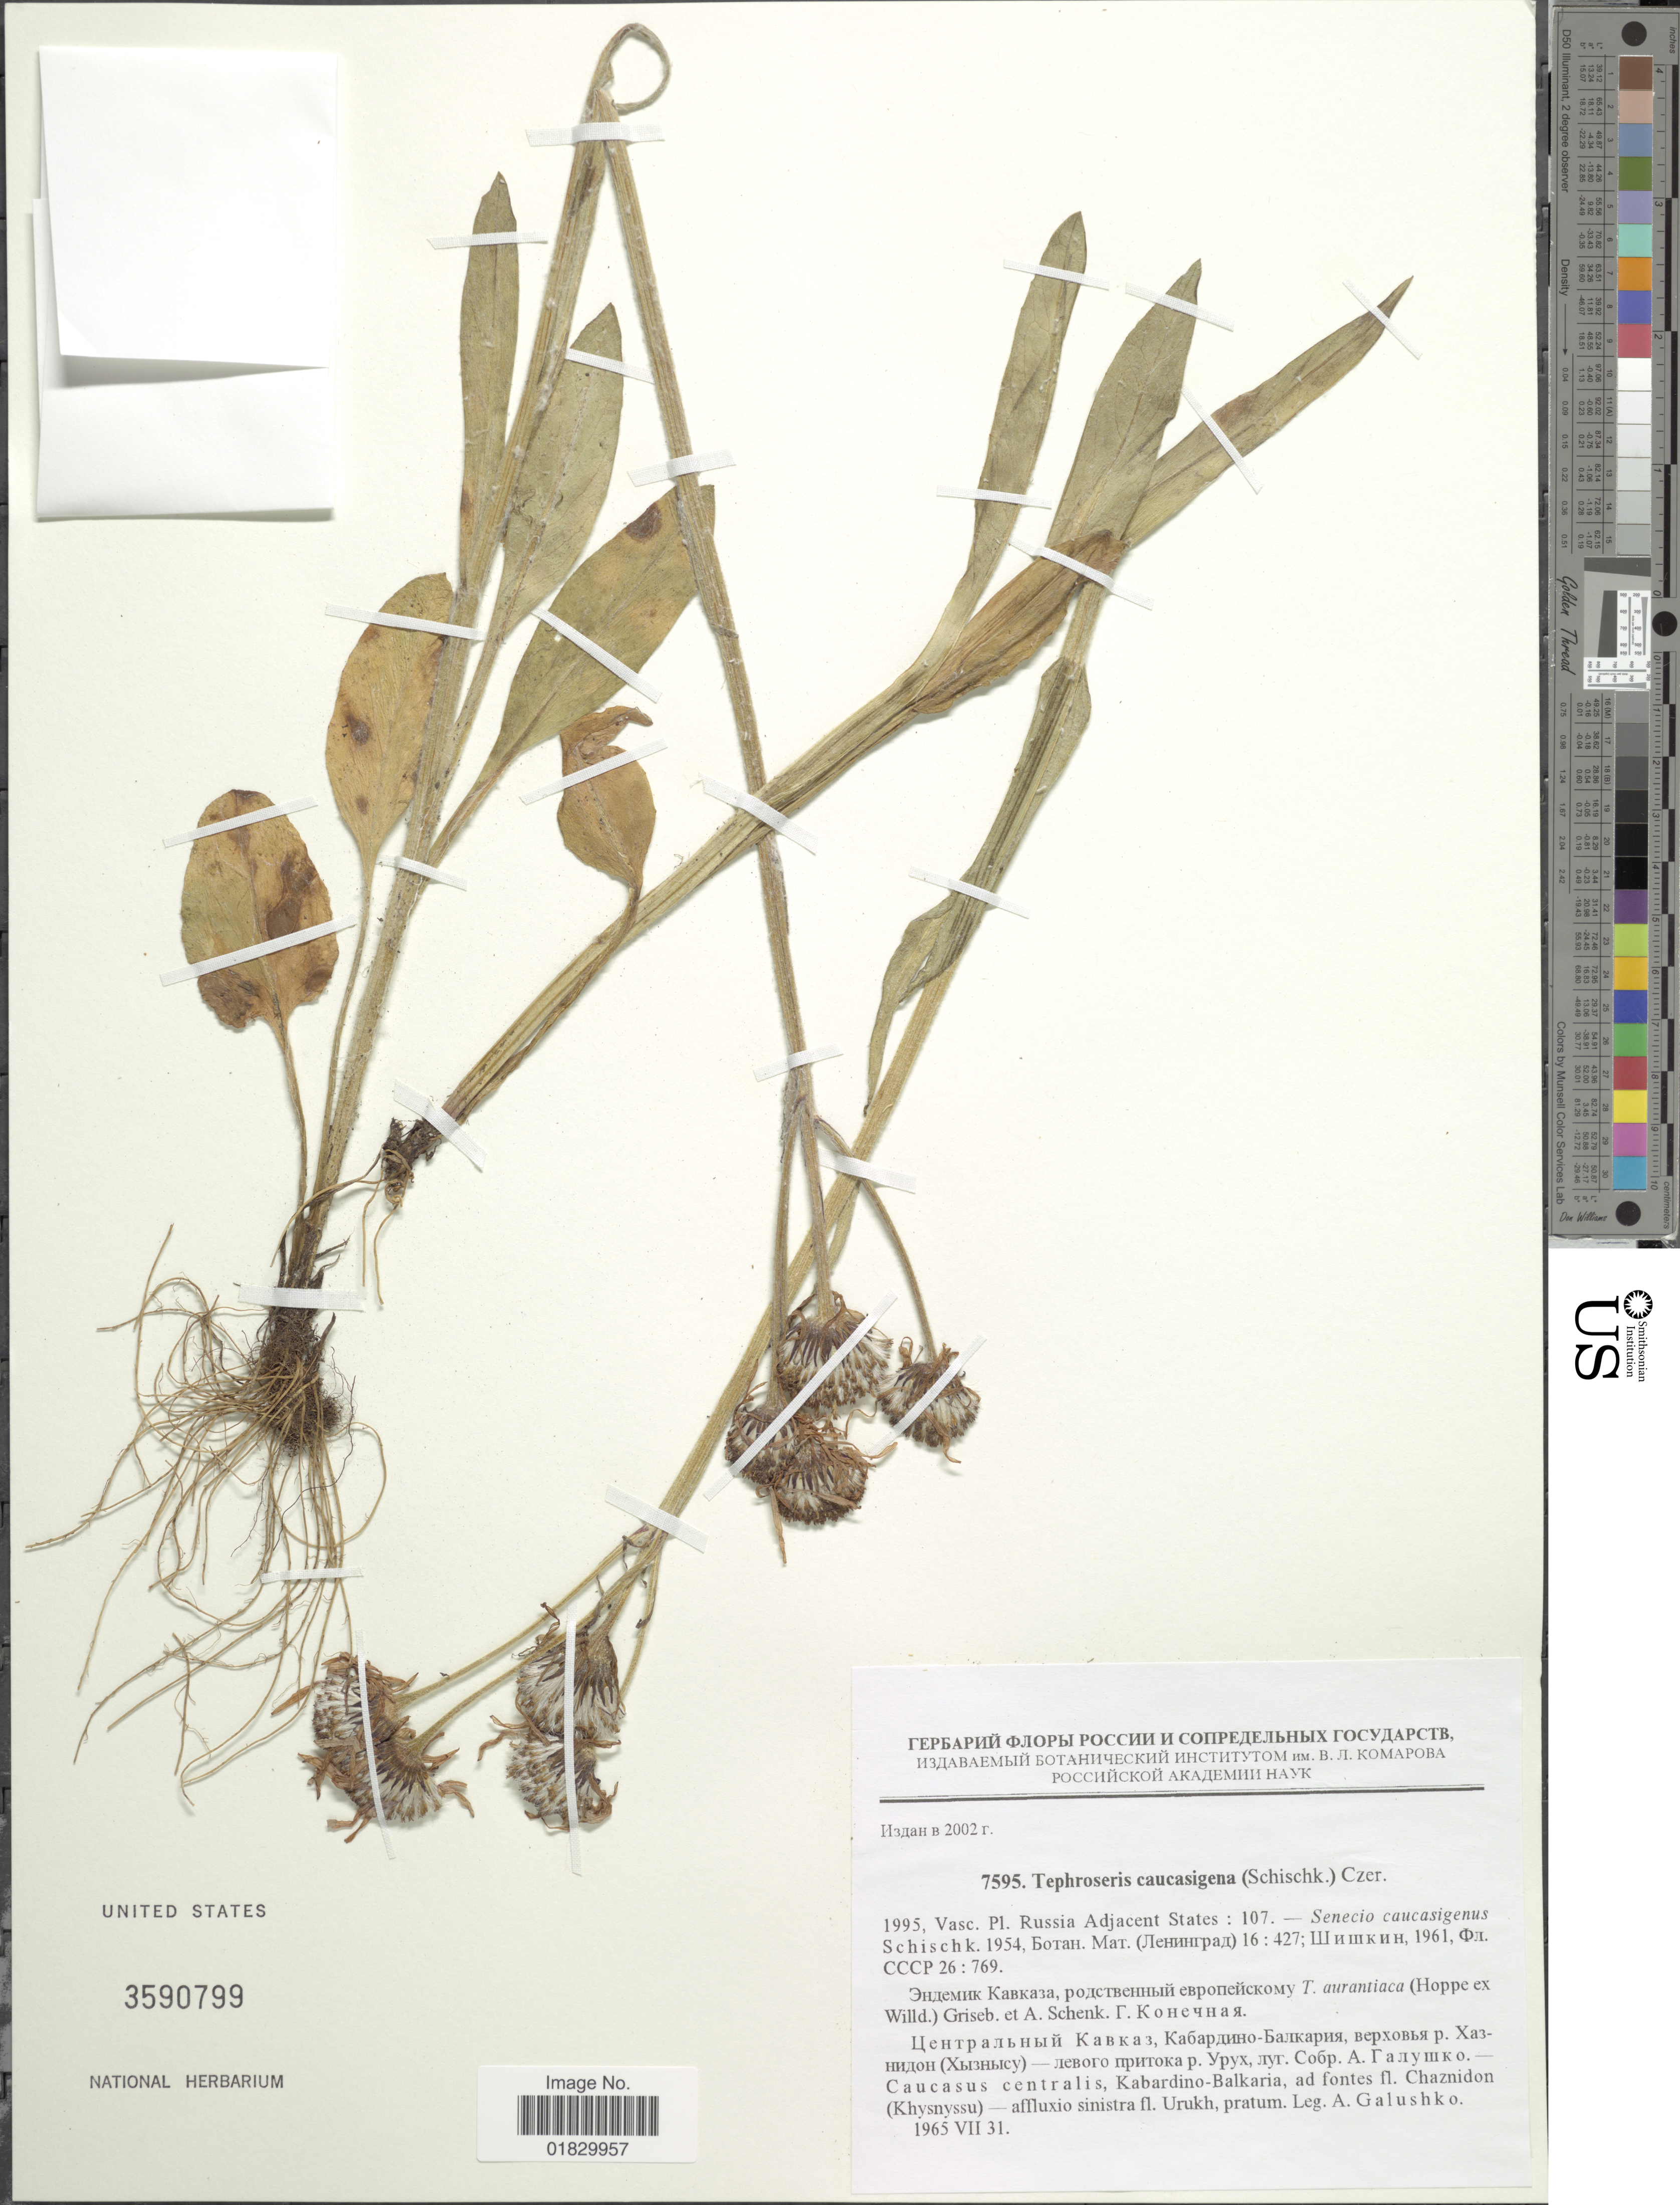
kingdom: Plantae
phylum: Tracheophyta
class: Magnoliopsida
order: Asterales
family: Asteraceae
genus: Tephroseris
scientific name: Tephroseris integrifolia subsp. caucasigena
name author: (Schischk.) Greuter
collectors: A. Galushko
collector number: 7595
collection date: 1965-07-31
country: Russian Federation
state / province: Kabardino-Balkar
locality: Caucasus centralis, Kabardino-Balkaria, ad fontes fl. Chaznidon (Khysnyssu), affluxio simistra fl. Urukh, pratum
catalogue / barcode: US 3590799